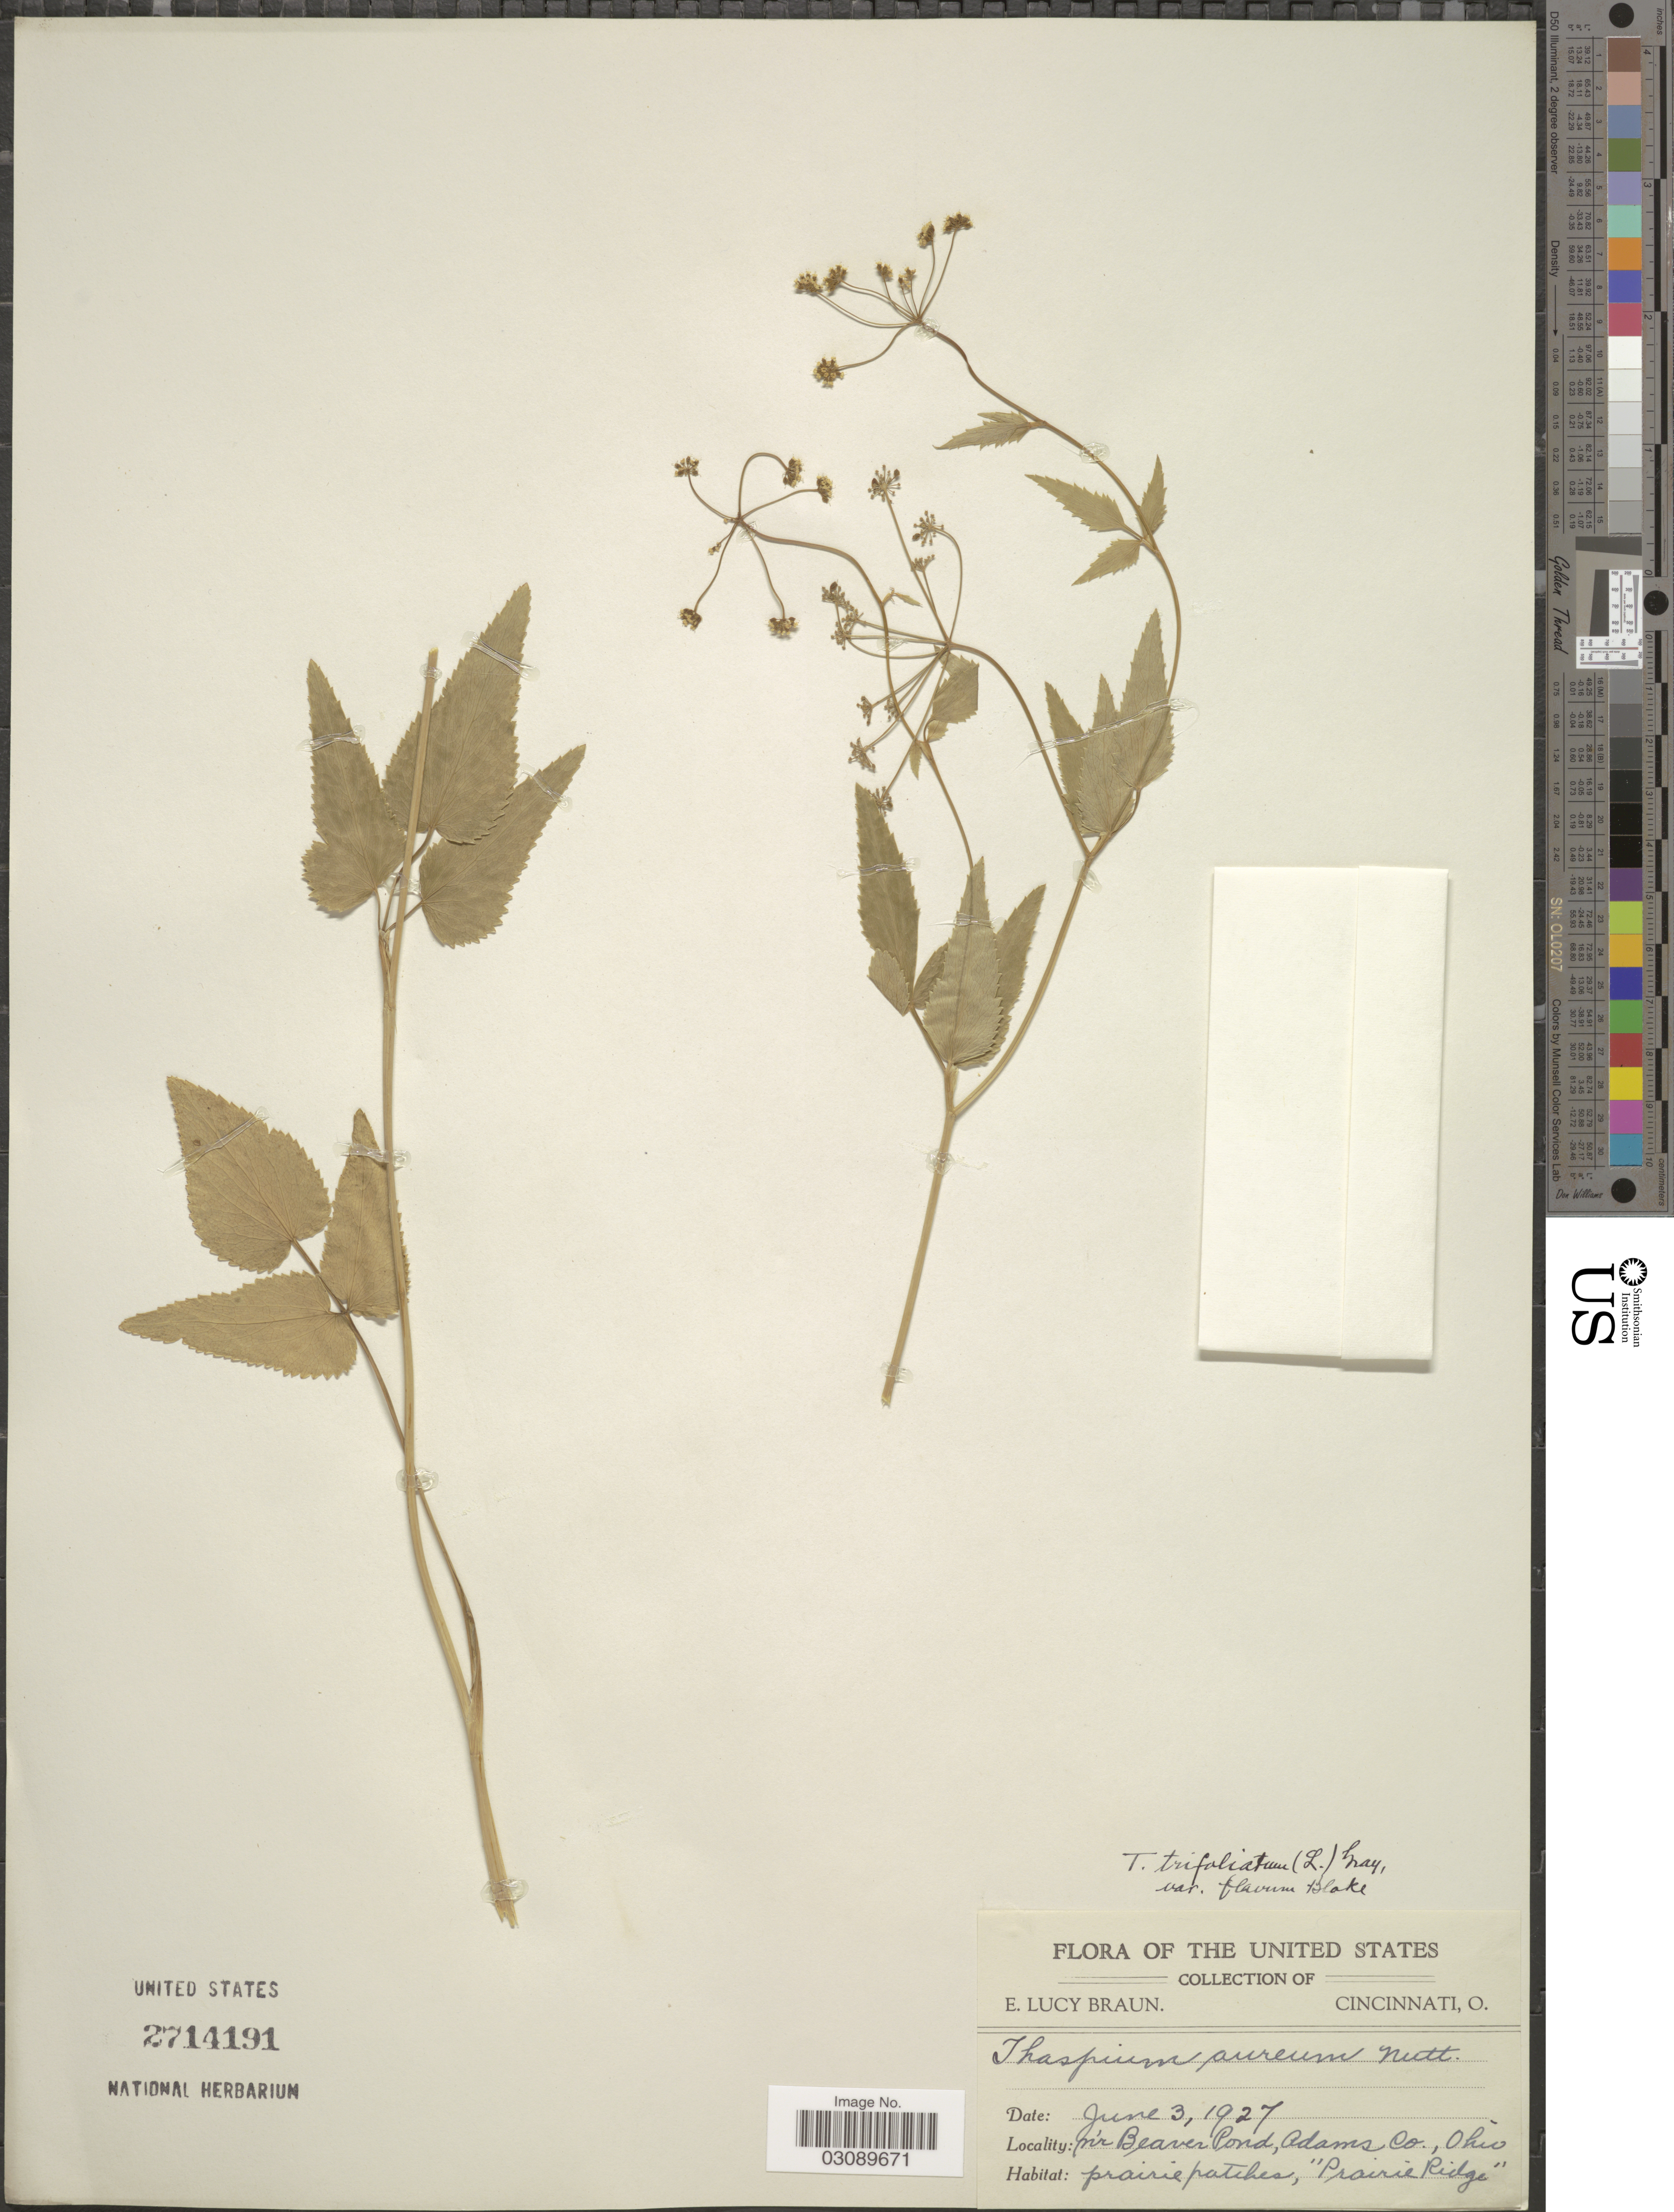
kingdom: Plantae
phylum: Tracheophyta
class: Magnoliopsida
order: Apiales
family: Apiaceae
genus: Thaspium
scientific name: Thaspium trifoliatum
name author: (L.) A. Gray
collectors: E. L. Braun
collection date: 1927-06-03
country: United States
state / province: Ohio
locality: N'r Beaver Pond, Adams Co.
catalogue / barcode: US 2714191